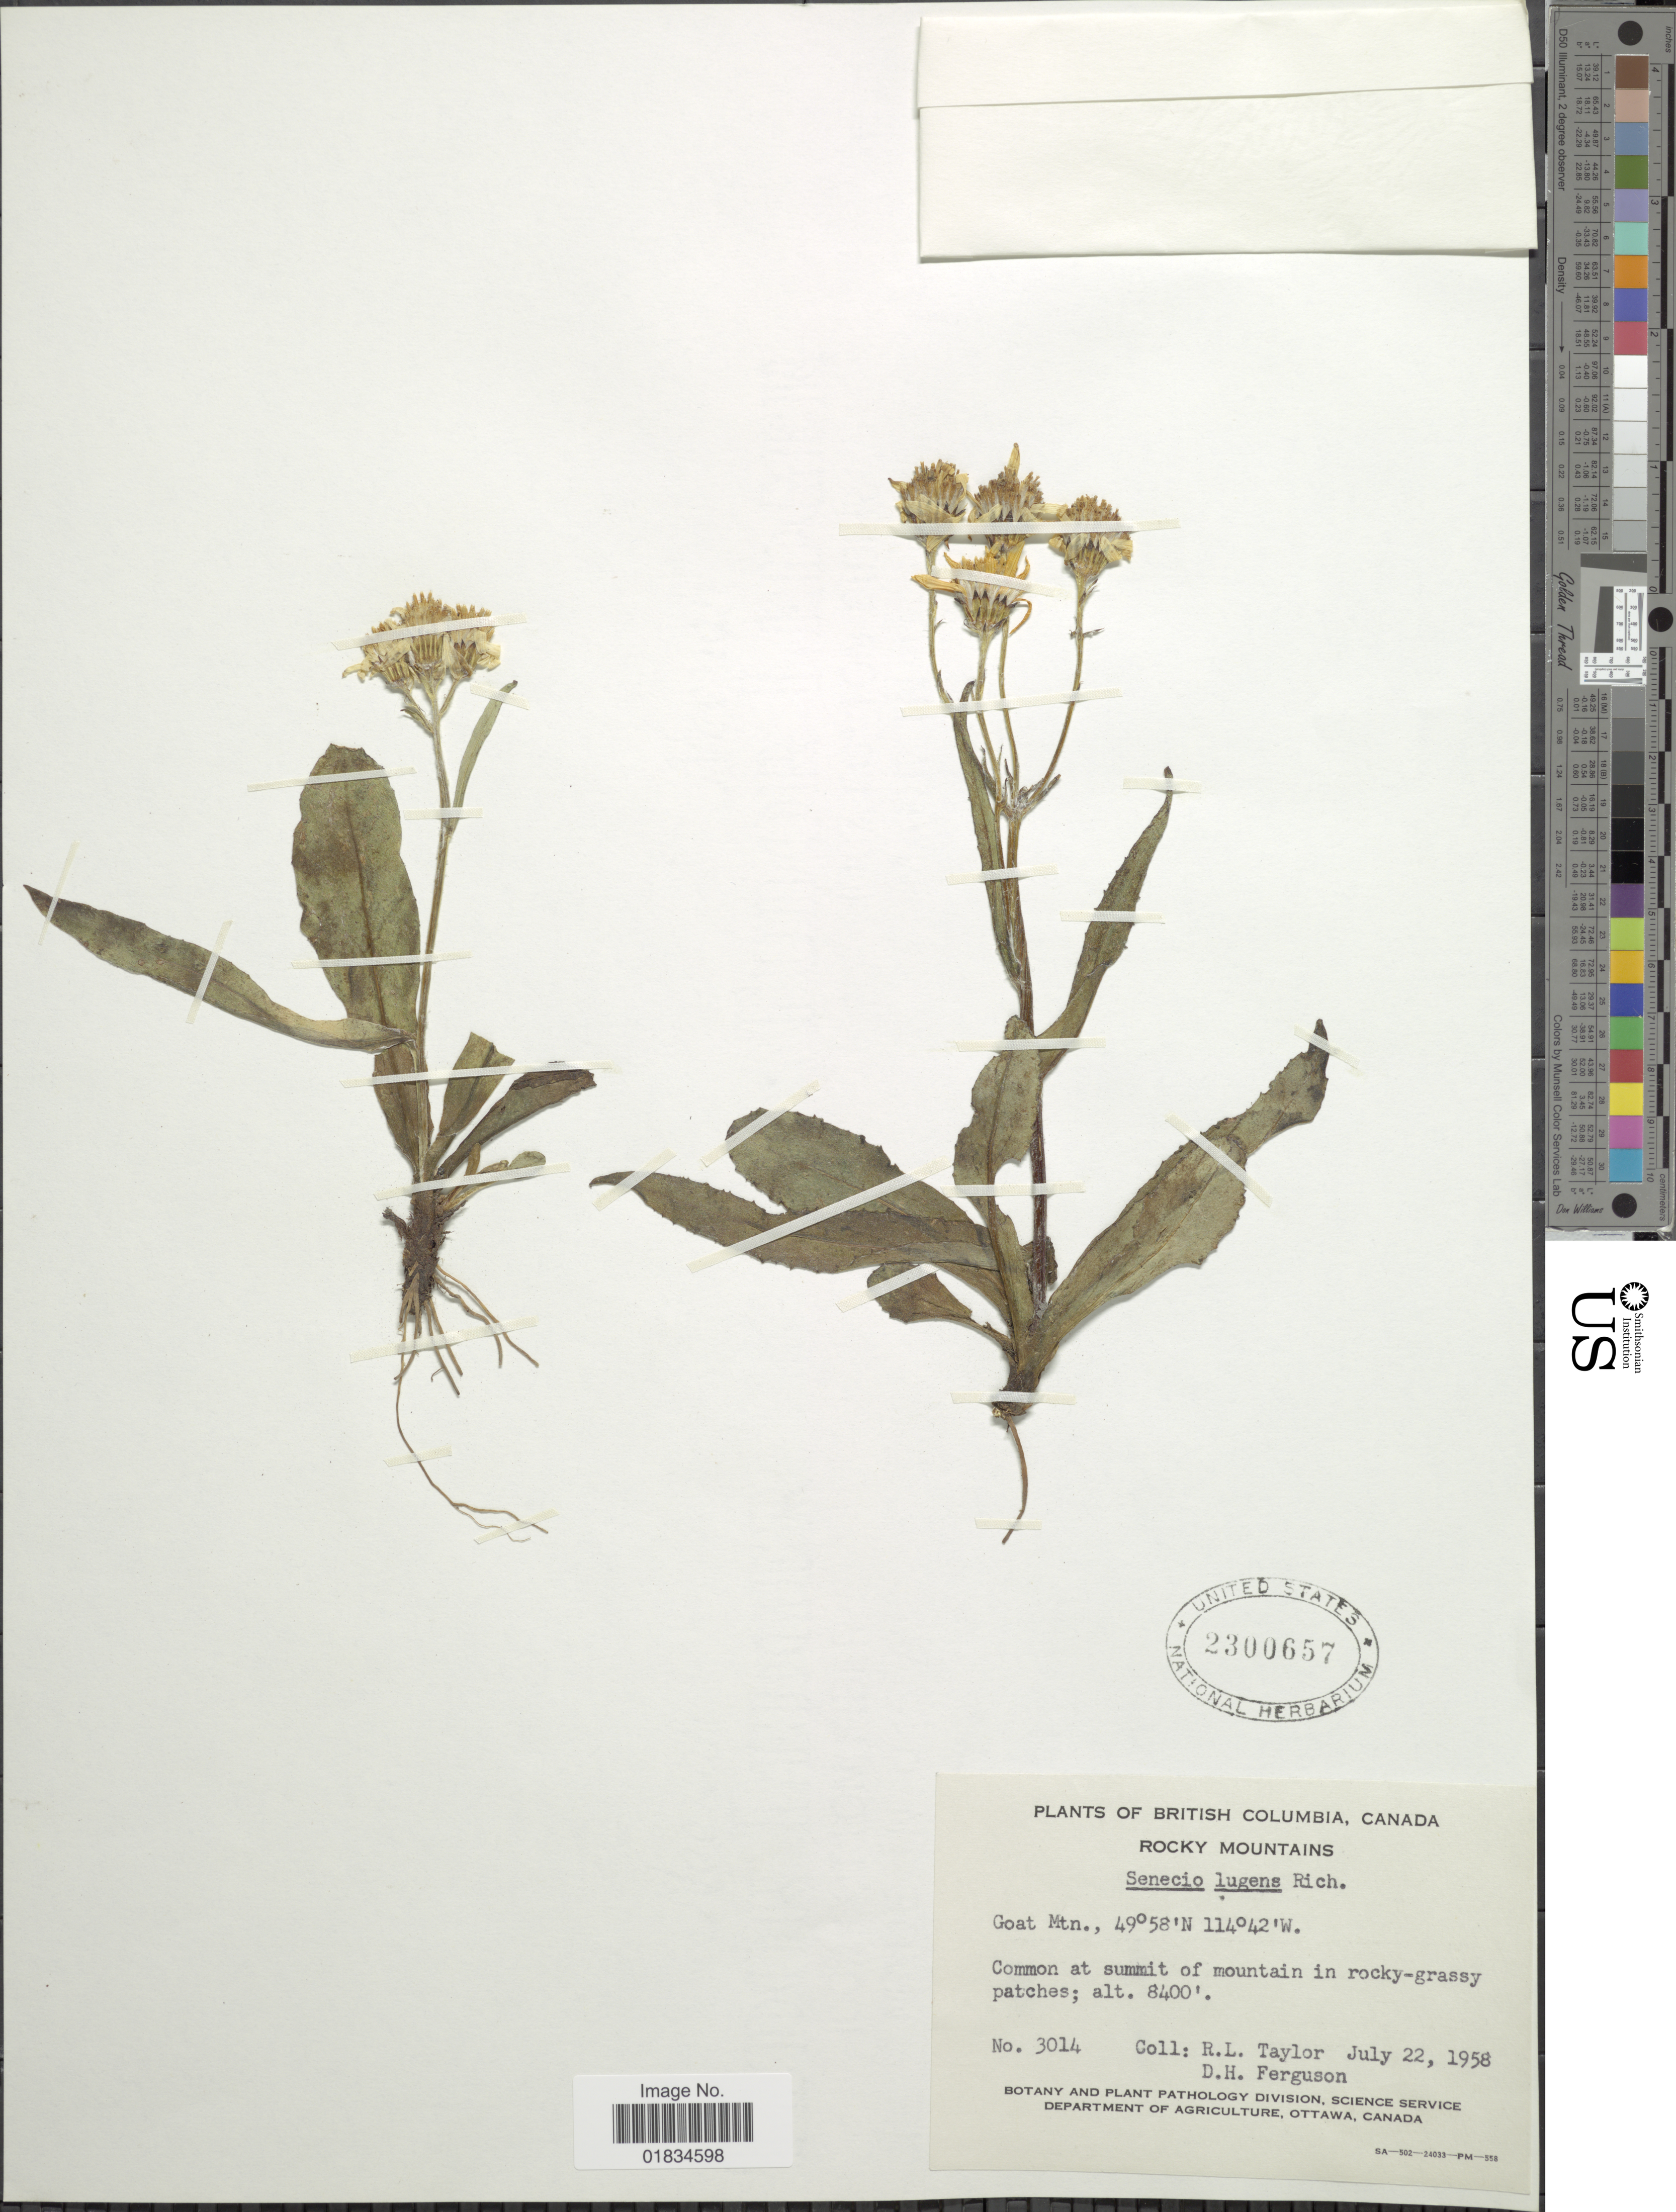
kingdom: Plantae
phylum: Tracheophyta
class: Magnoliopsida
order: Asterales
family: Asteraceae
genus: Senecio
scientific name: Senecio lugens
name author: Richardson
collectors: R. Taylor & D. Ferguson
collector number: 3014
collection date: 1958-07-22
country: Canada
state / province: British Columbia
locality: Rocky Mountains, at summit of mountain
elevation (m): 2560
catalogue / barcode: US 2300657